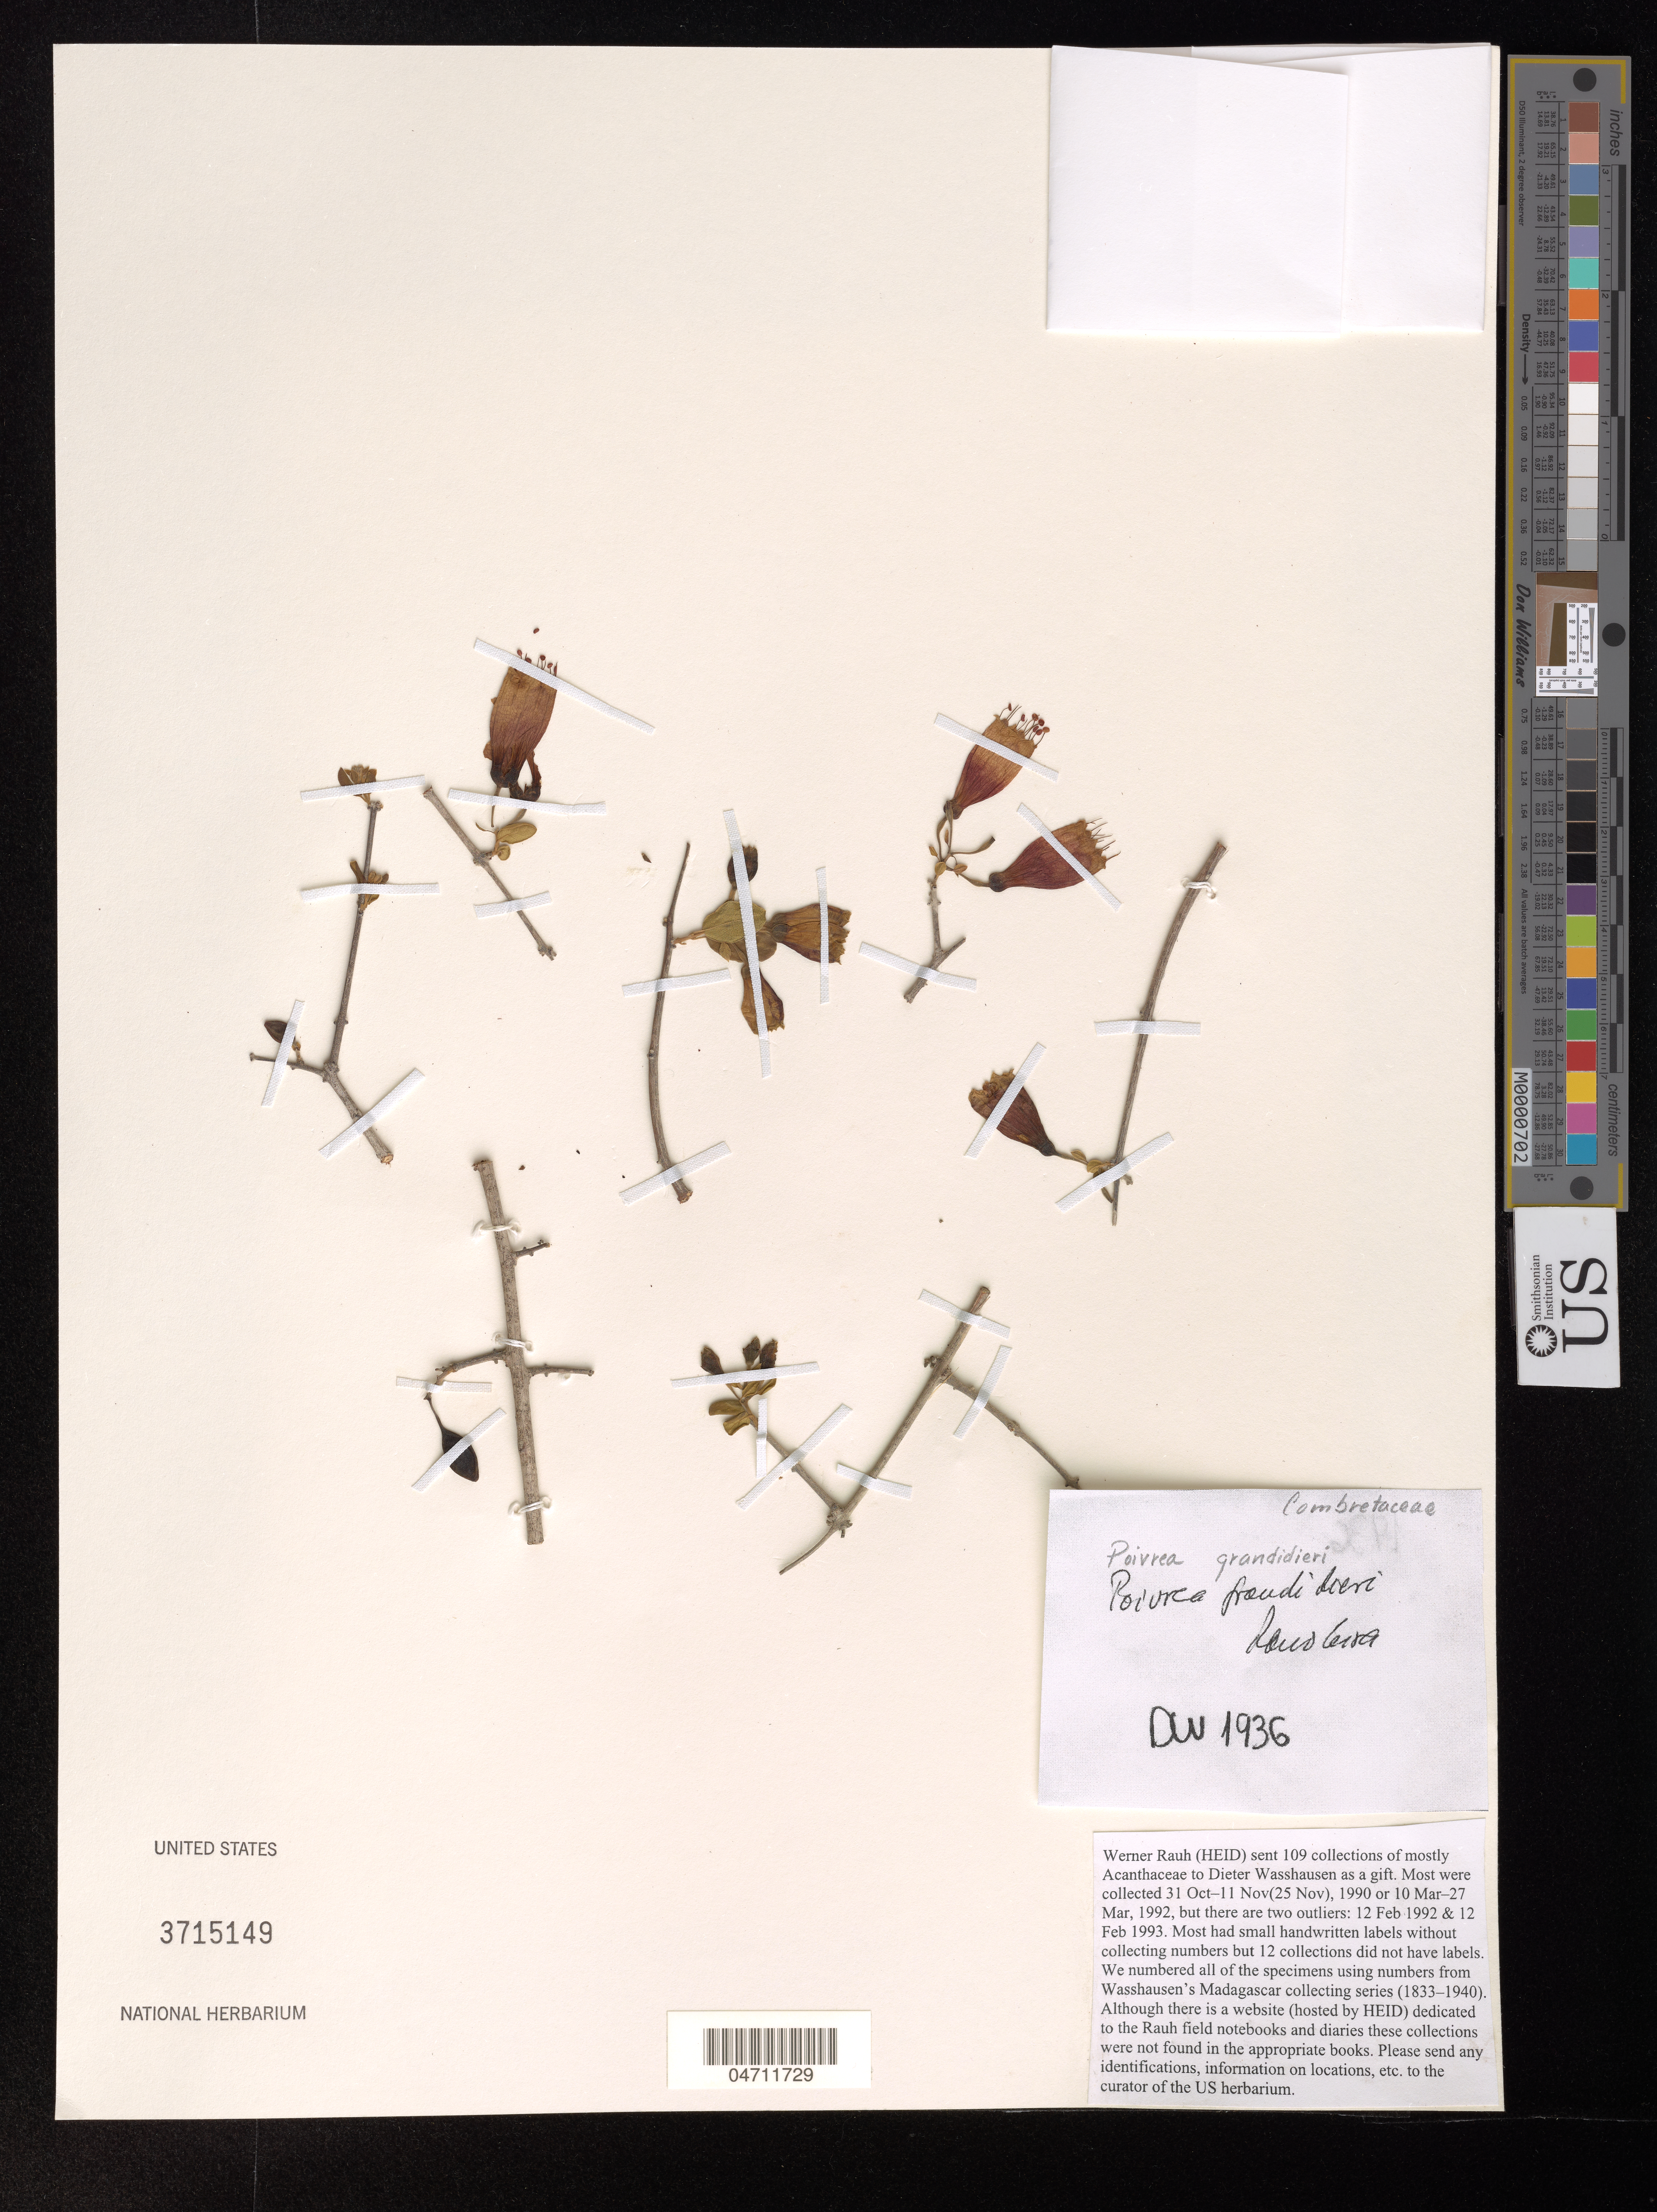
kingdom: Plantae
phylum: Tracheophyta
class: Magnoliopsida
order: Myrtales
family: Combretaceae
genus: Combretum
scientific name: Combretum grandidieri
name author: Drake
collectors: W. Rauh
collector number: DW 1936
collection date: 1990-10-31/1990-11-11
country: Madagascar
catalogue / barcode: US 3715149